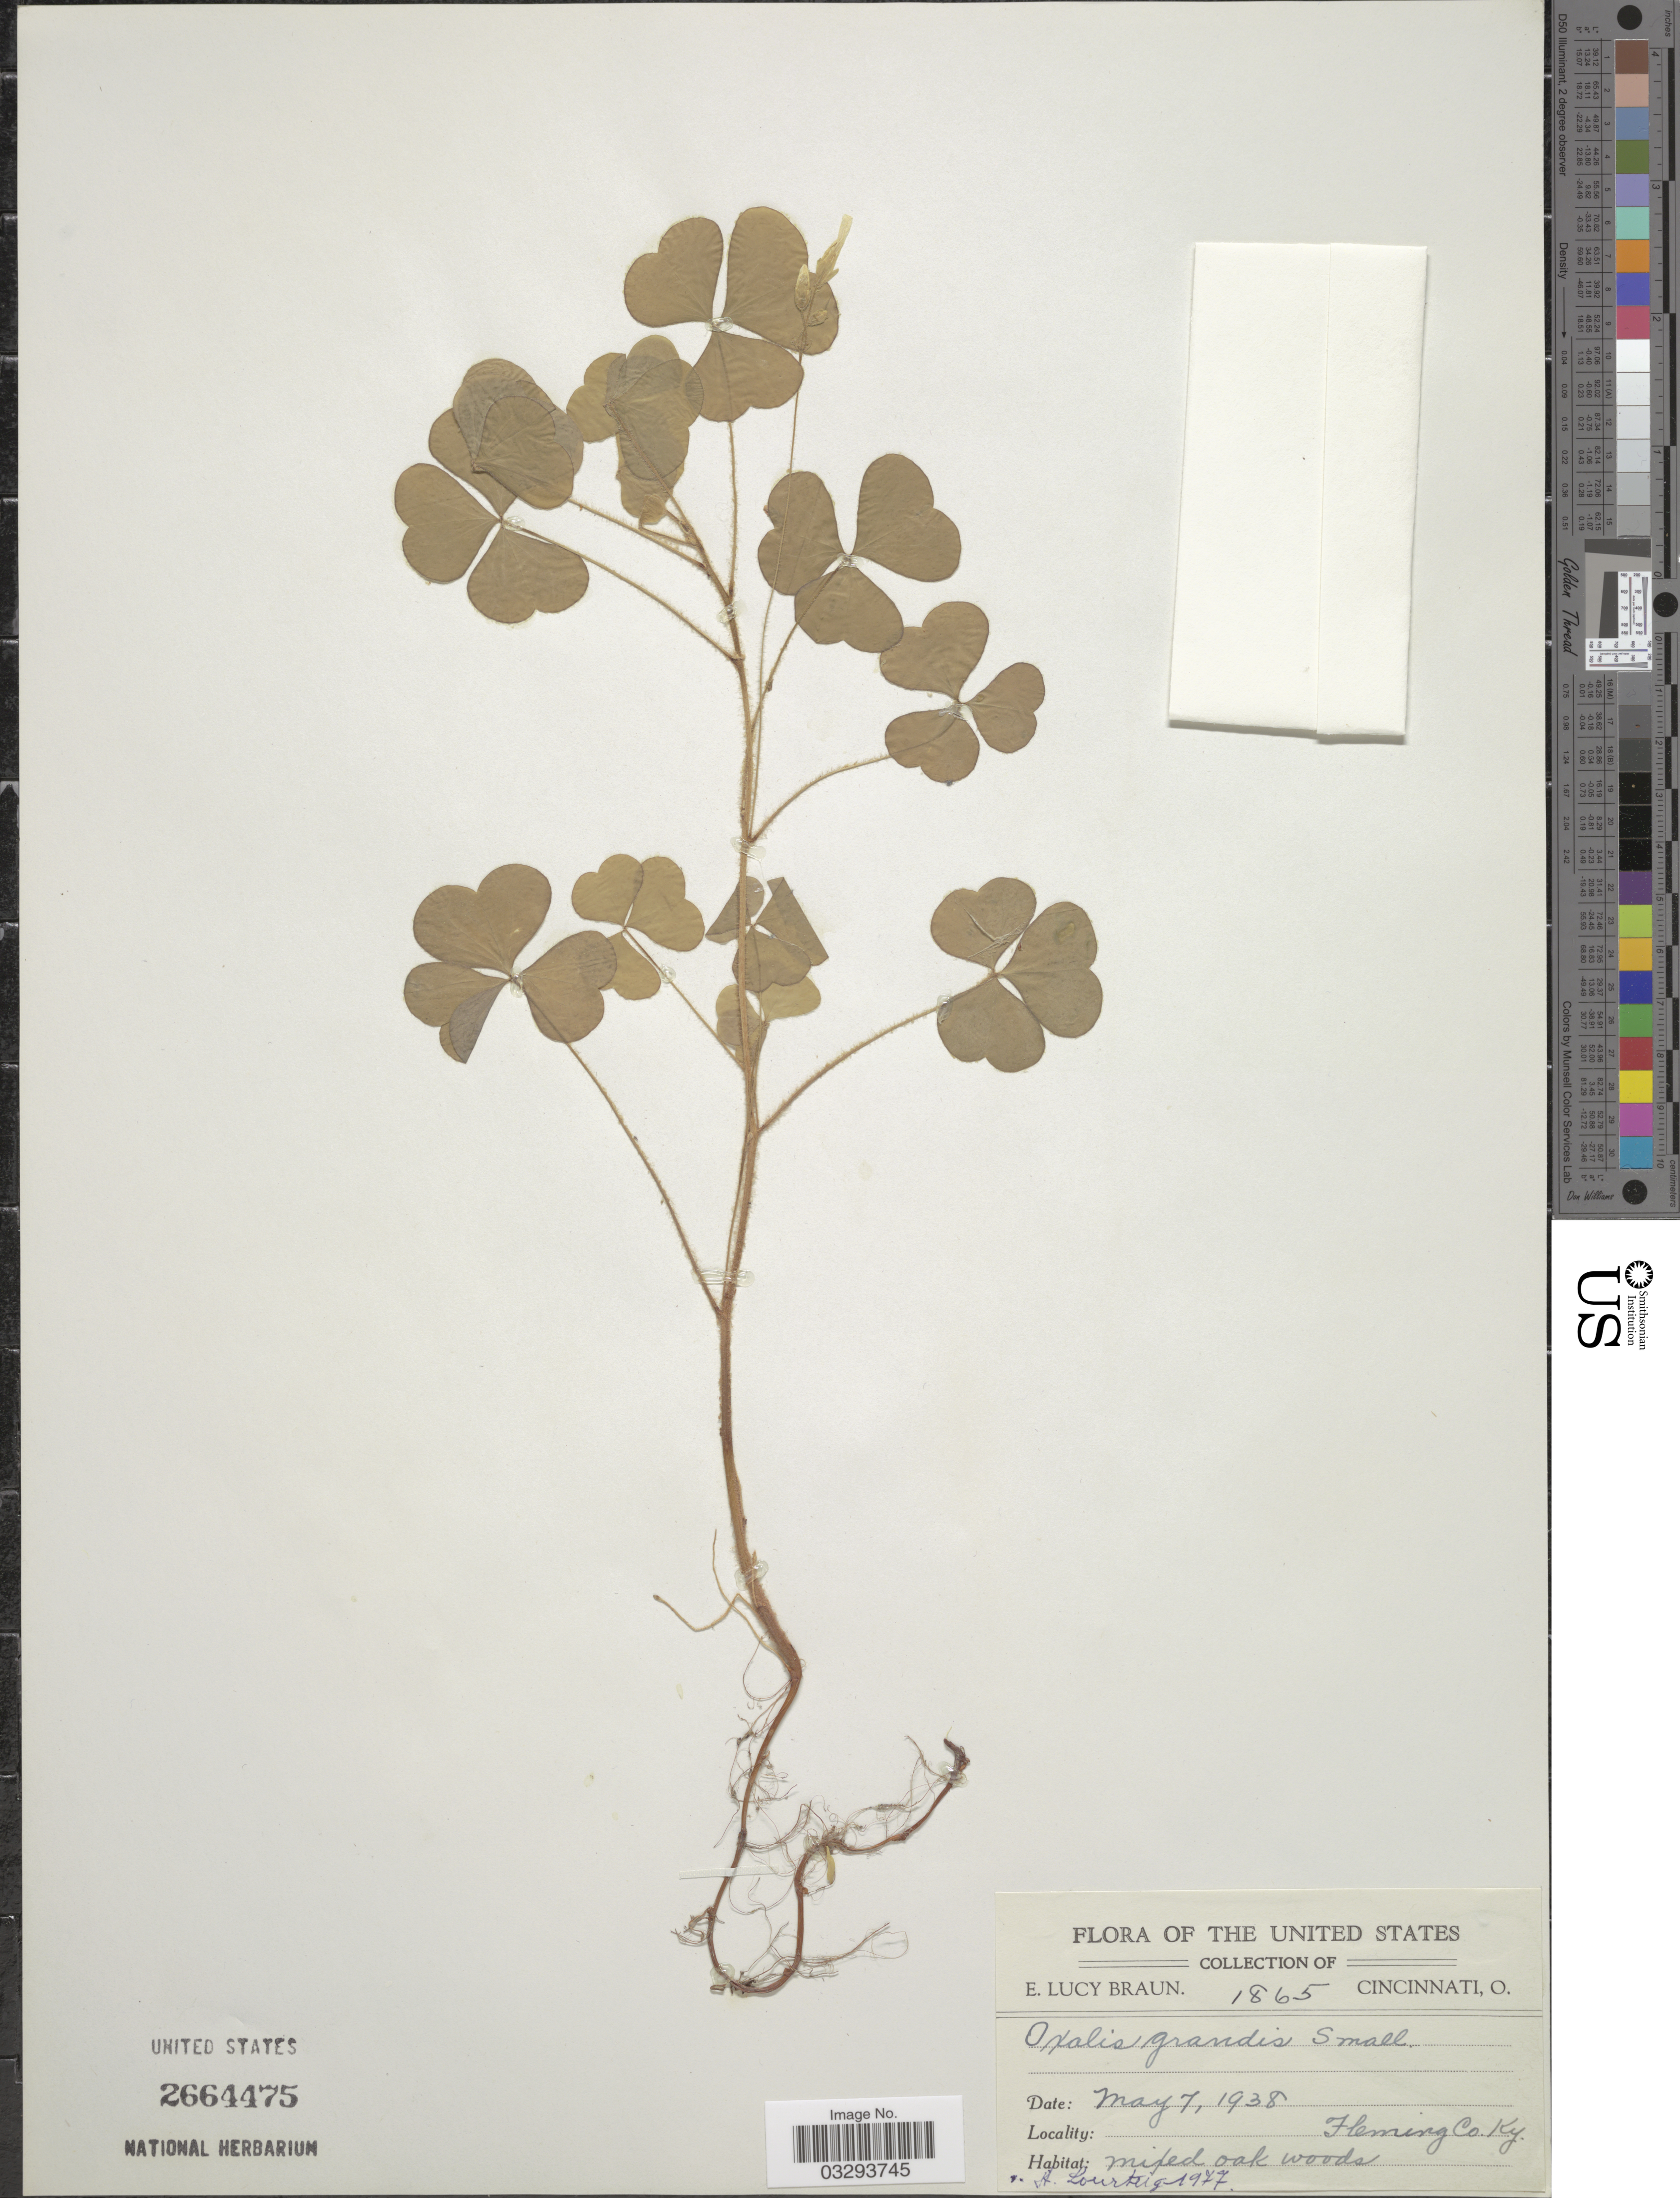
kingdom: Plantae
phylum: Tracheophyta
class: Magnoliopsida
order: Oxalidales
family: Oxalidaceae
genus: Oxalis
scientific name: Oxalis grandis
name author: Small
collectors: E. L. Braun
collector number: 1865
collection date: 1938-05-07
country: United States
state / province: Kentucky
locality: Fleming Co.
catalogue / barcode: US 2664475